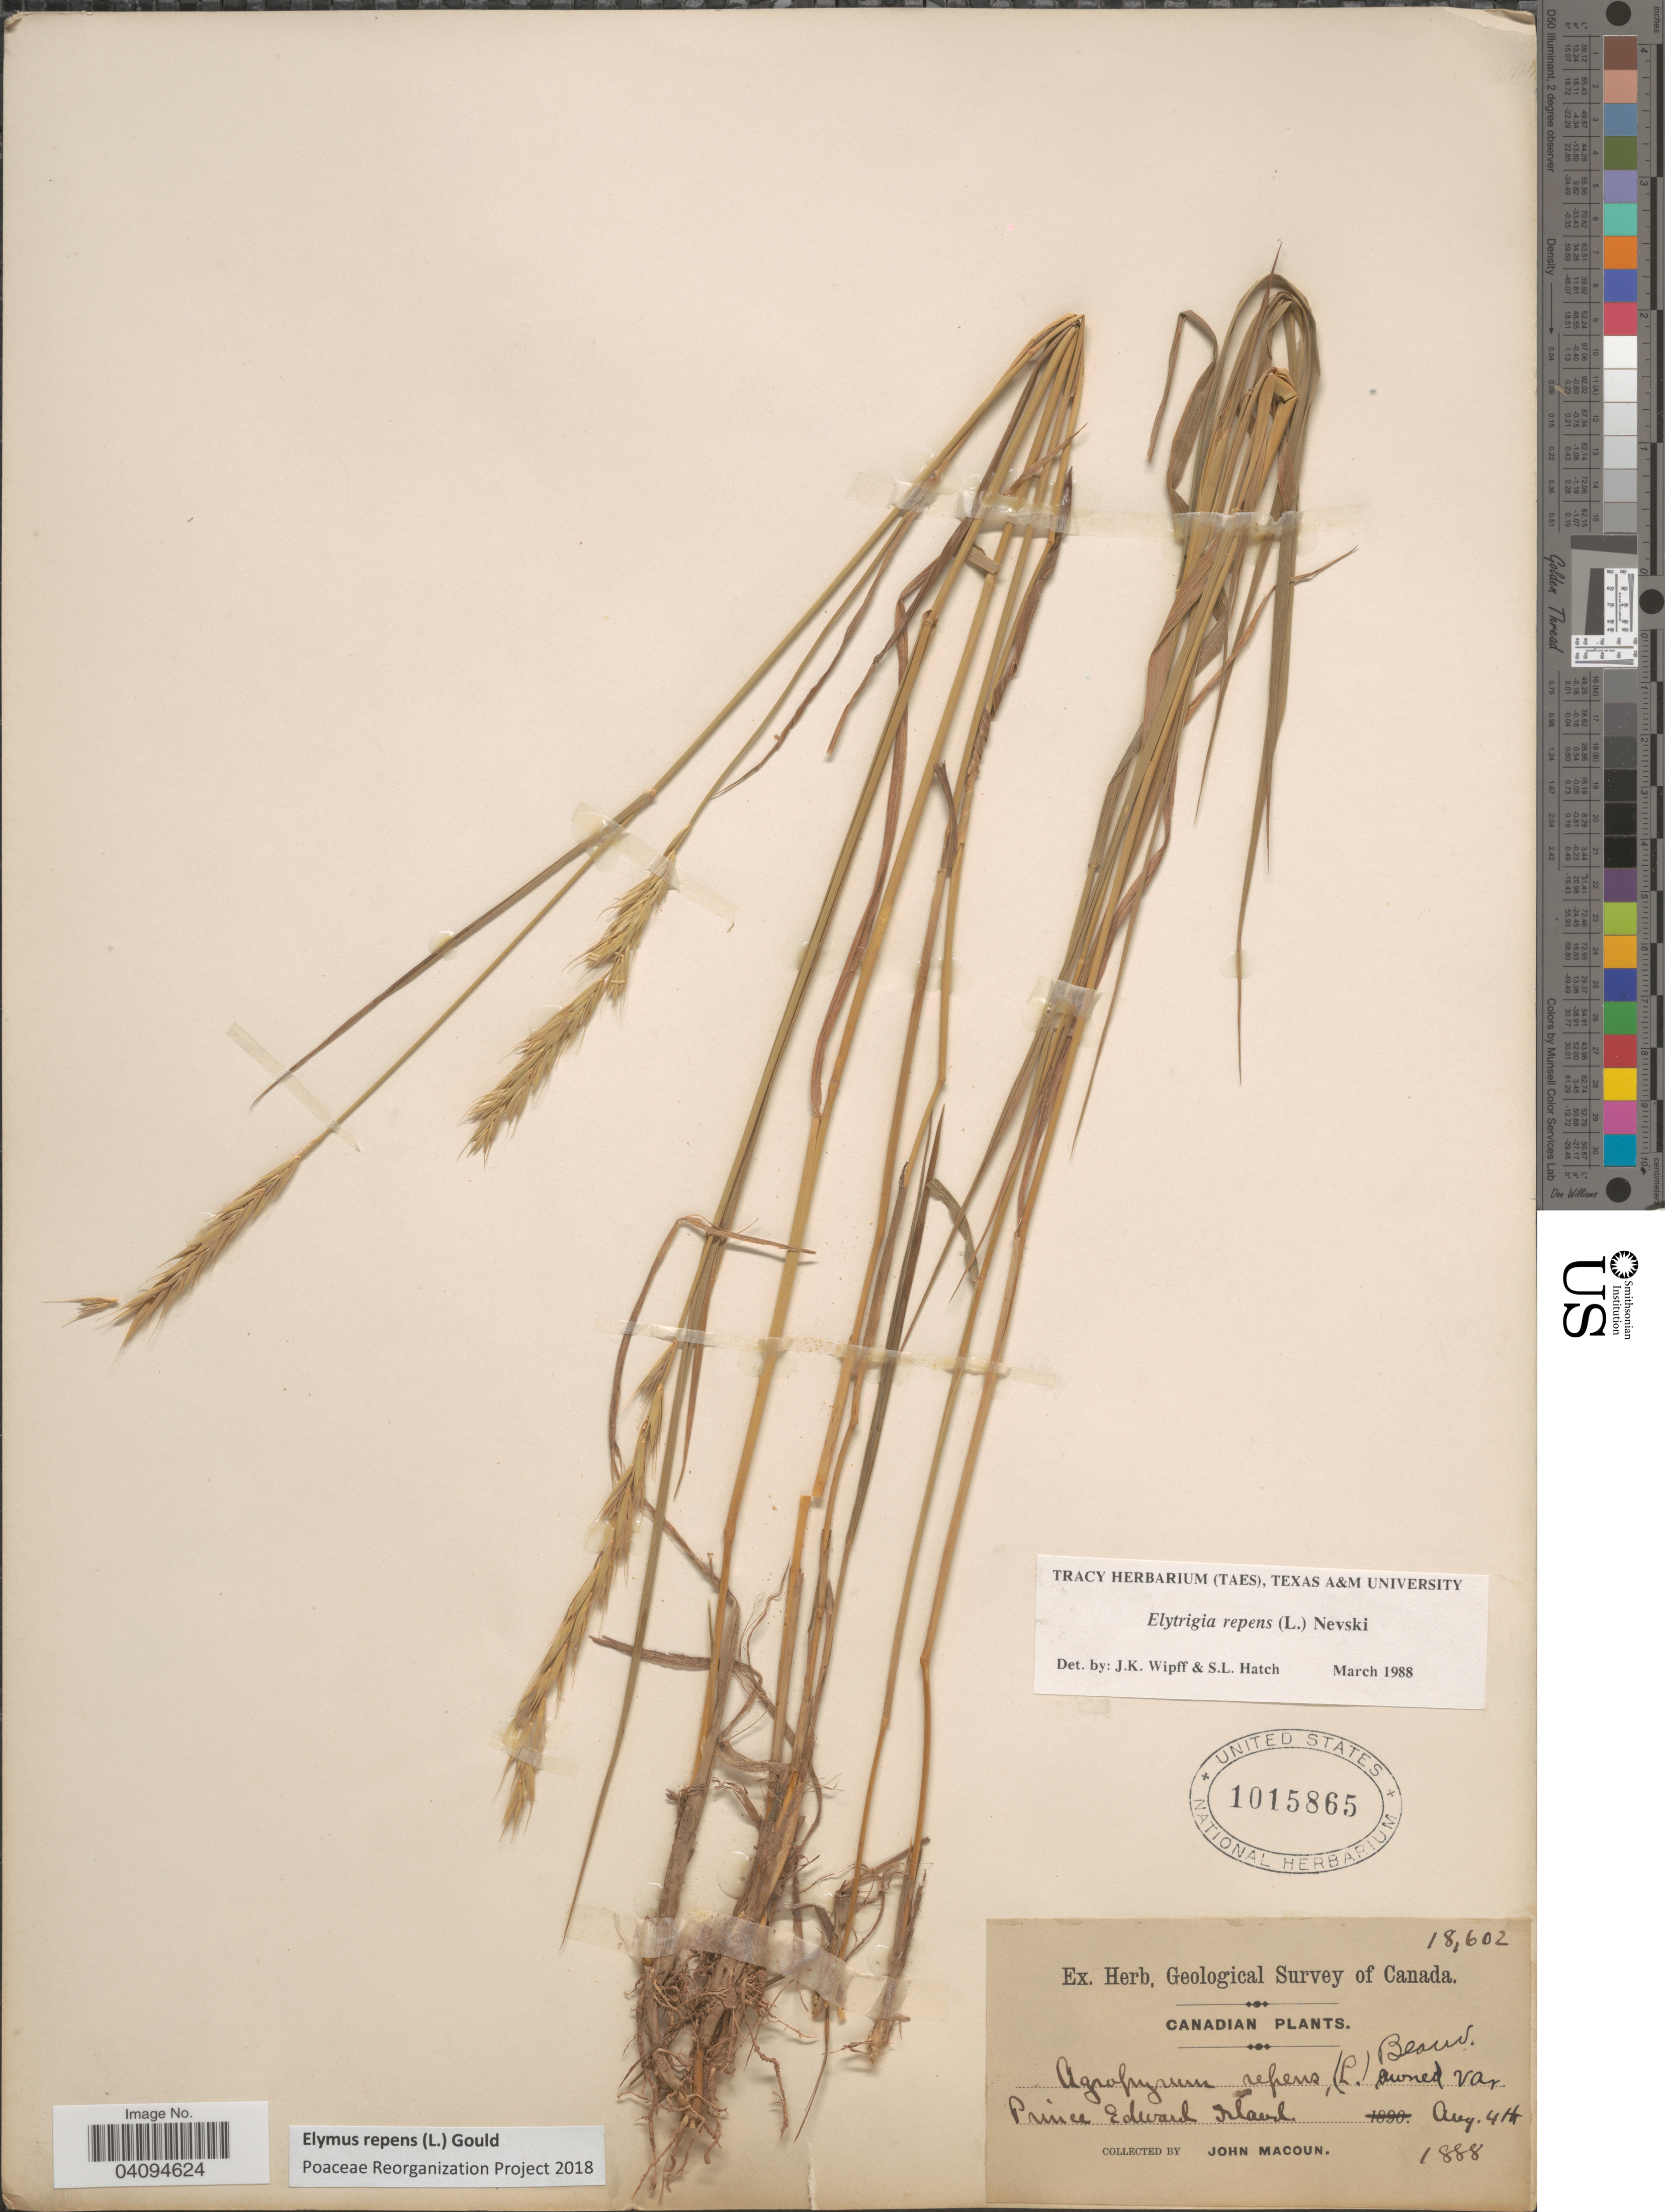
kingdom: Plantae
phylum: Tracheophyta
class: Liliopsida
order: Poales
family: Poaceae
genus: Elymus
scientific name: Elymus repens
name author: (L.) Gould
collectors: J. Macoun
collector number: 18602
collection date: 1888-08-04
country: Canada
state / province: Prince Edward Island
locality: Geological Survey of Canada.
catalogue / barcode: US 1015865